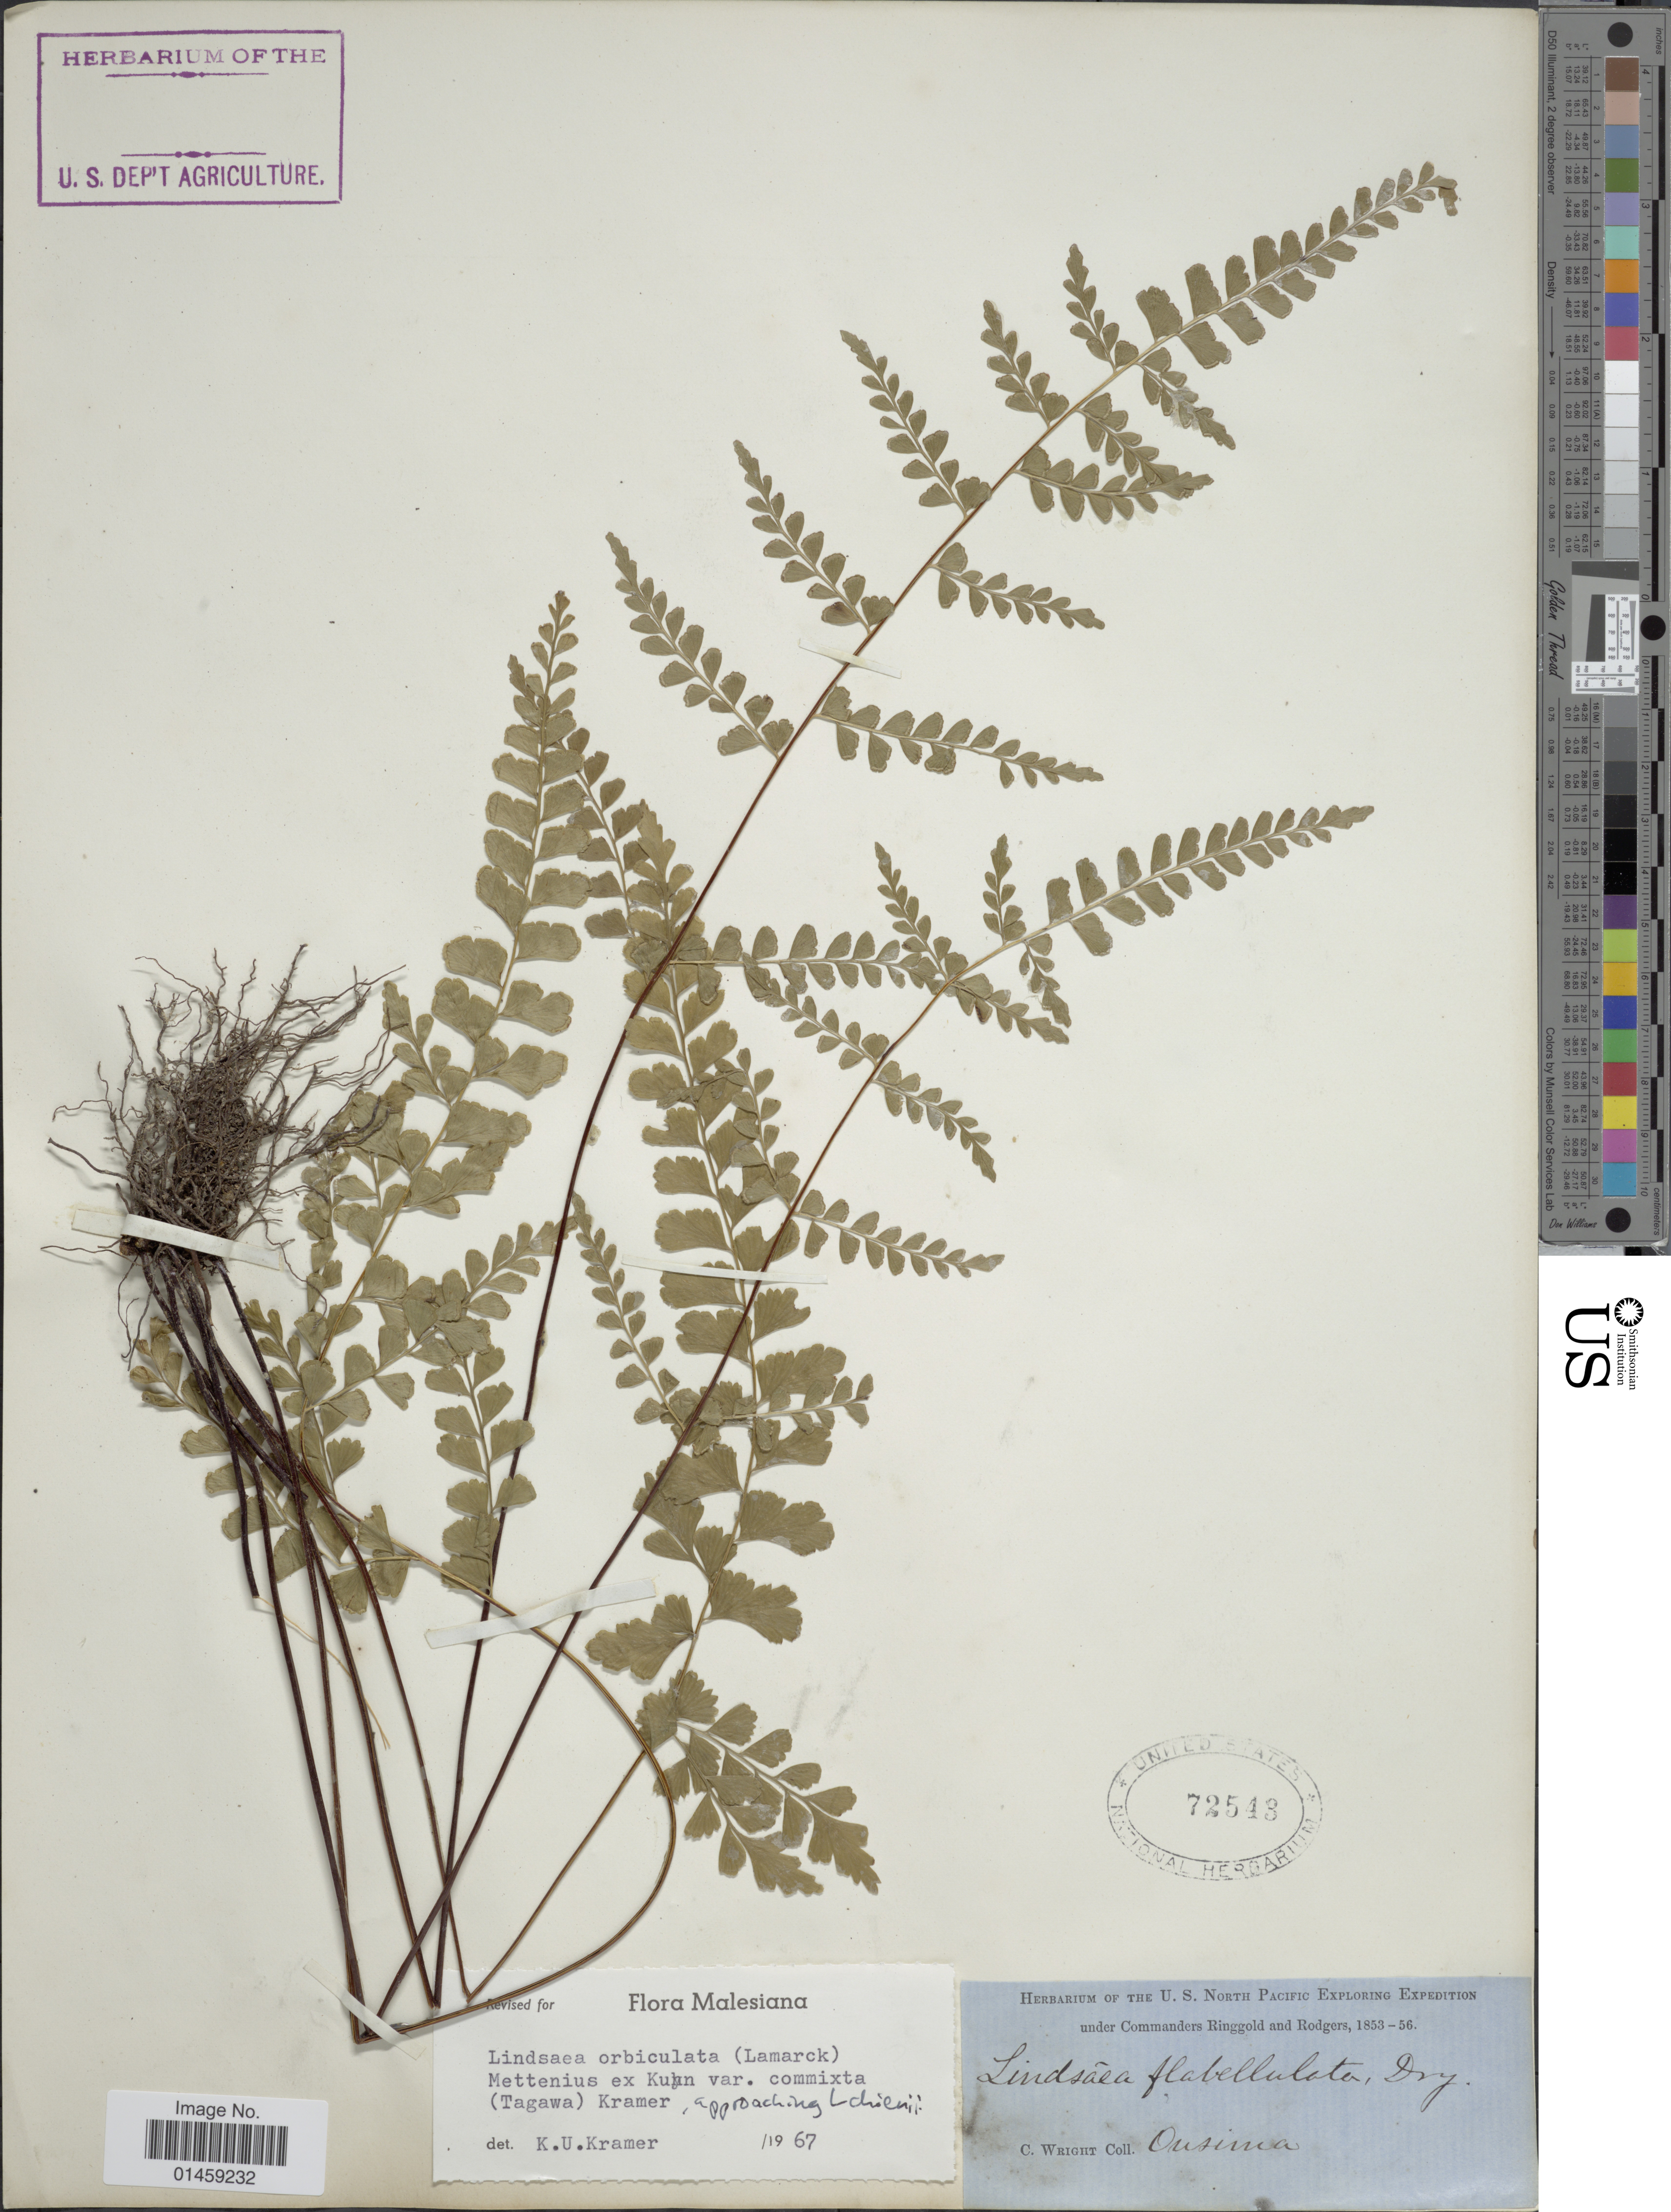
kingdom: Plantae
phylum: Tracheophyta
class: Polypodiopsida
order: Polypodiales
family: Lindsaeaceae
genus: Lindsaea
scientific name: Lindsaea orbiculata var. commixta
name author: (Tagawa) K.U. Kramer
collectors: C. Wright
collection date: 1853/1856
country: Japan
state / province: Kagosima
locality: Ousima.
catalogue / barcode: US 72548